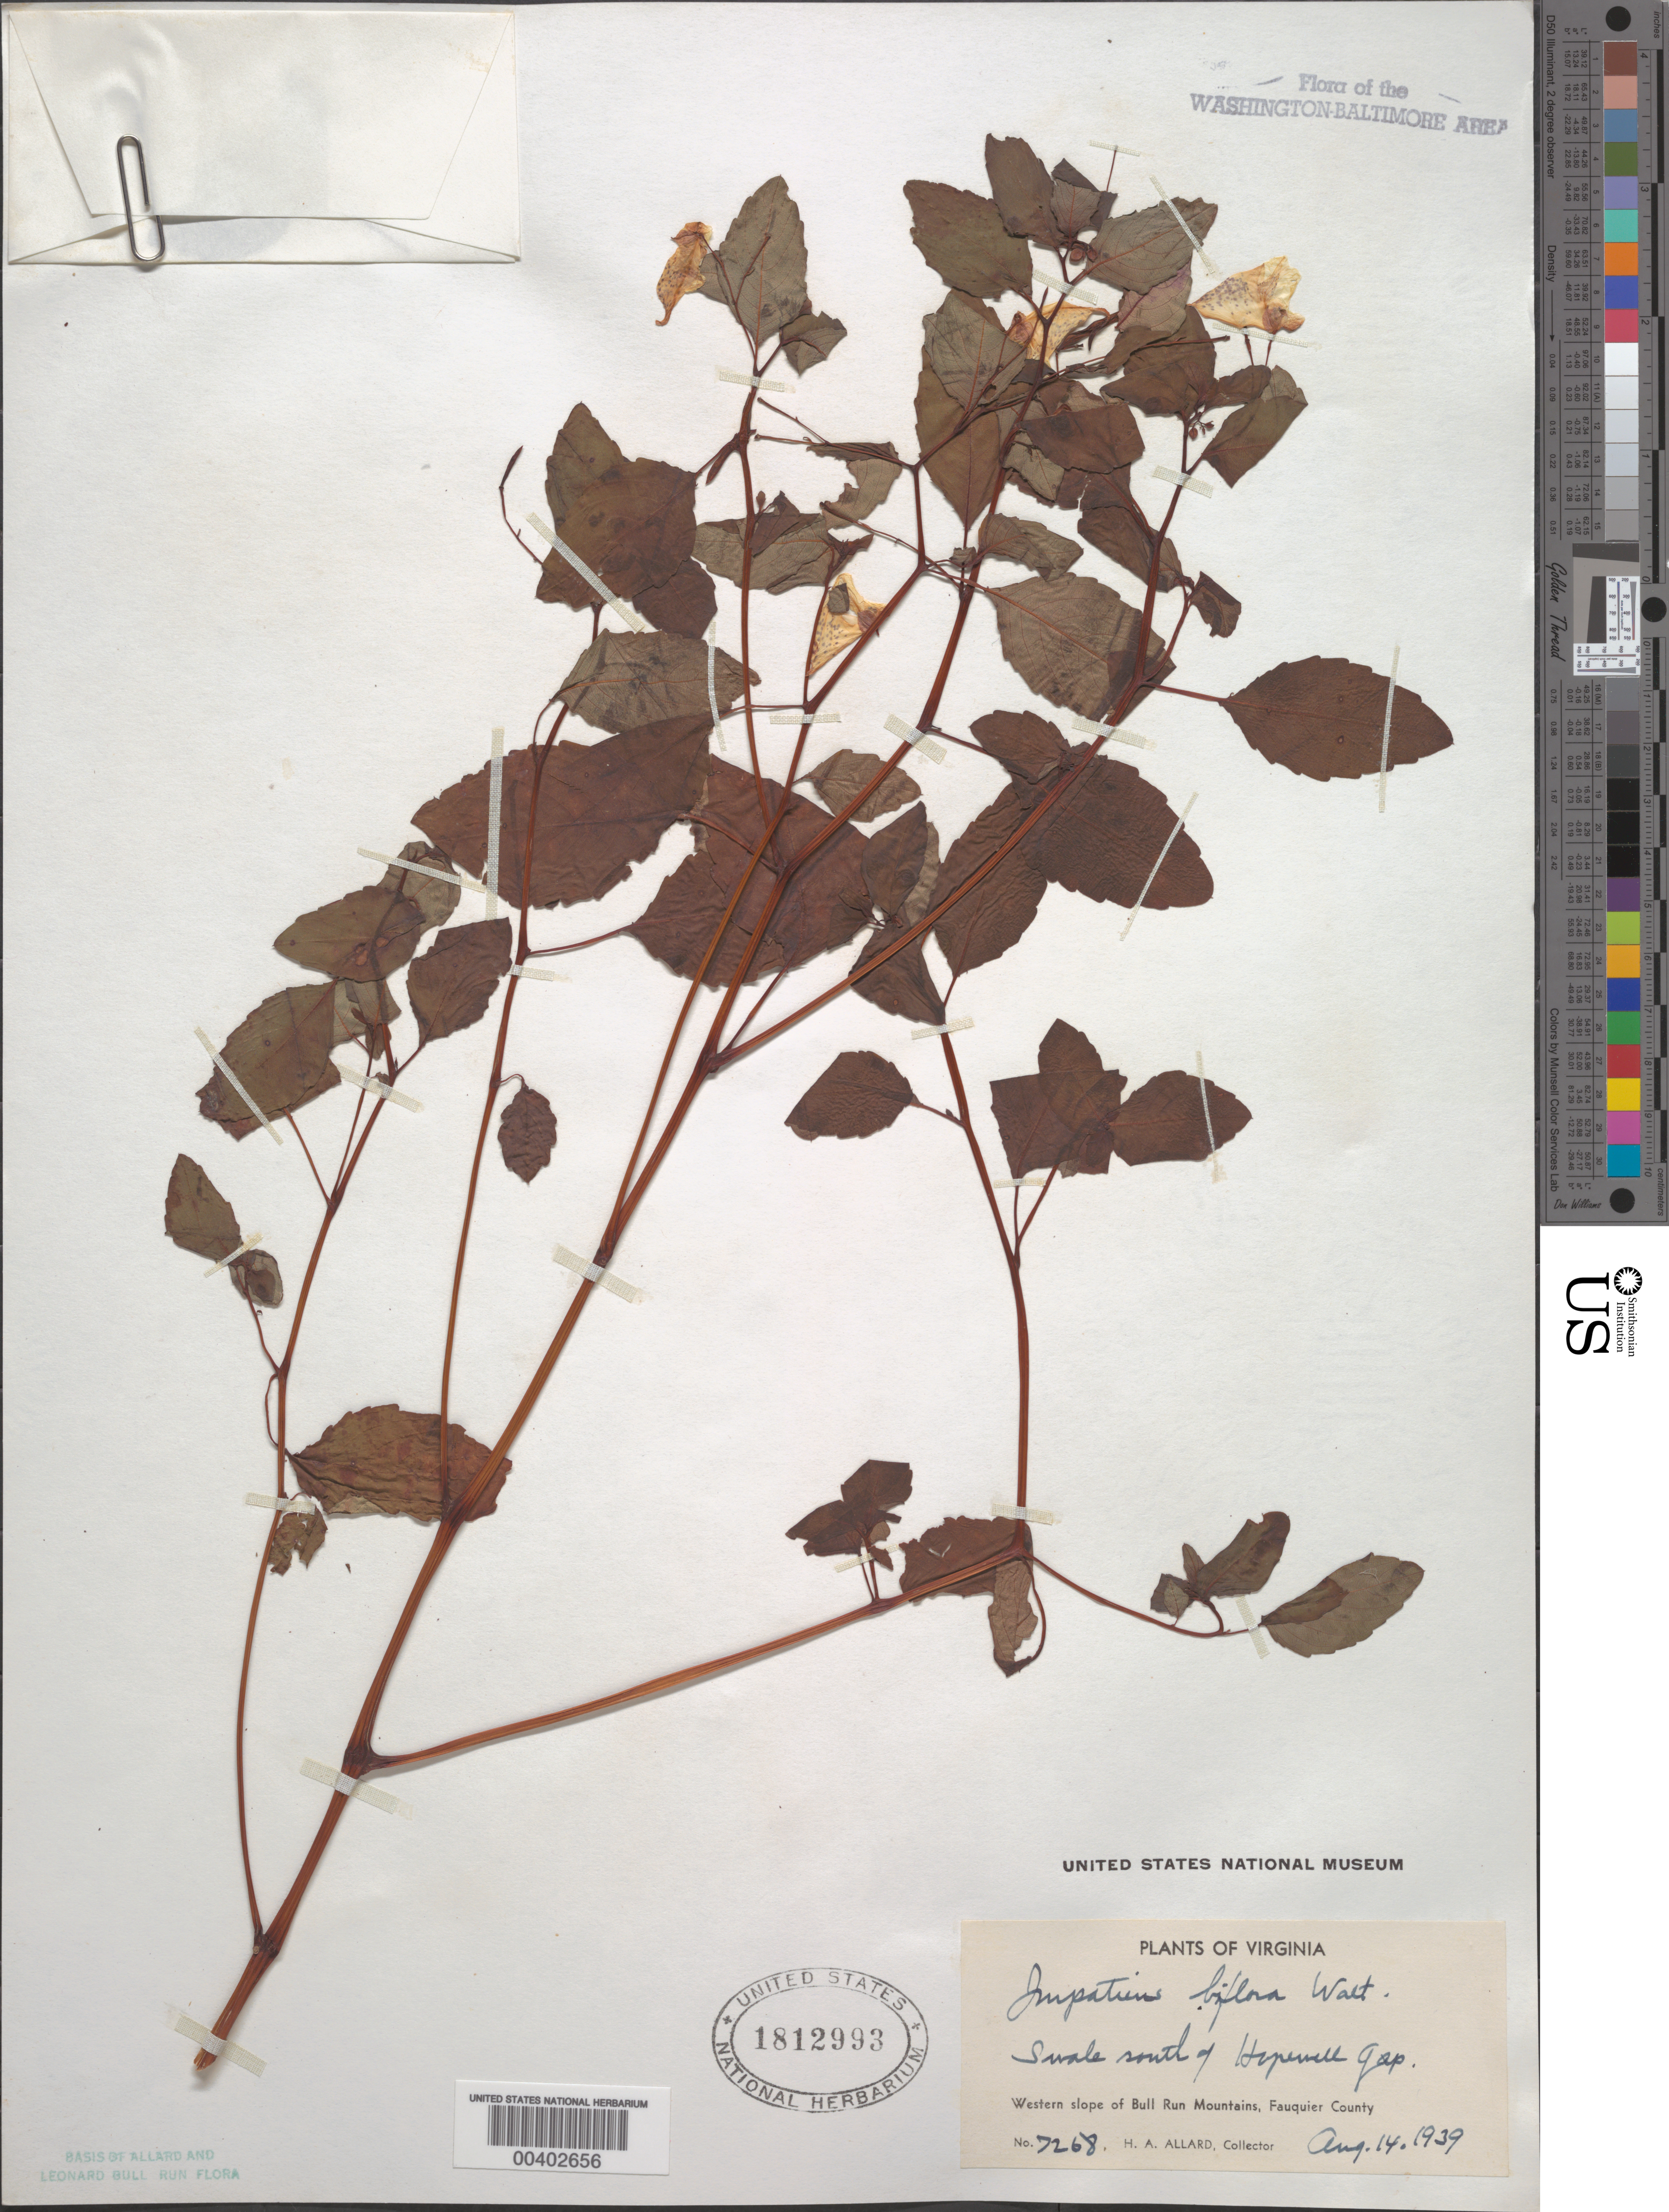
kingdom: Plantae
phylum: Tracheophyta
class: Magnoliopsida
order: Ericales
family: Balsaminaceae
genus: Impatiens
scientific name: Impatiens capensis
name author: Meerb.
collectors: H. A. Allard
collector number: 7268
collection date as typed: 14 Aug 1939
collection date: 1939-08-14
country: United States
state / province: Virginia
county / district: Fauquier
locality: South of Hopewell Gap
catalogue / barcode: US 1812993